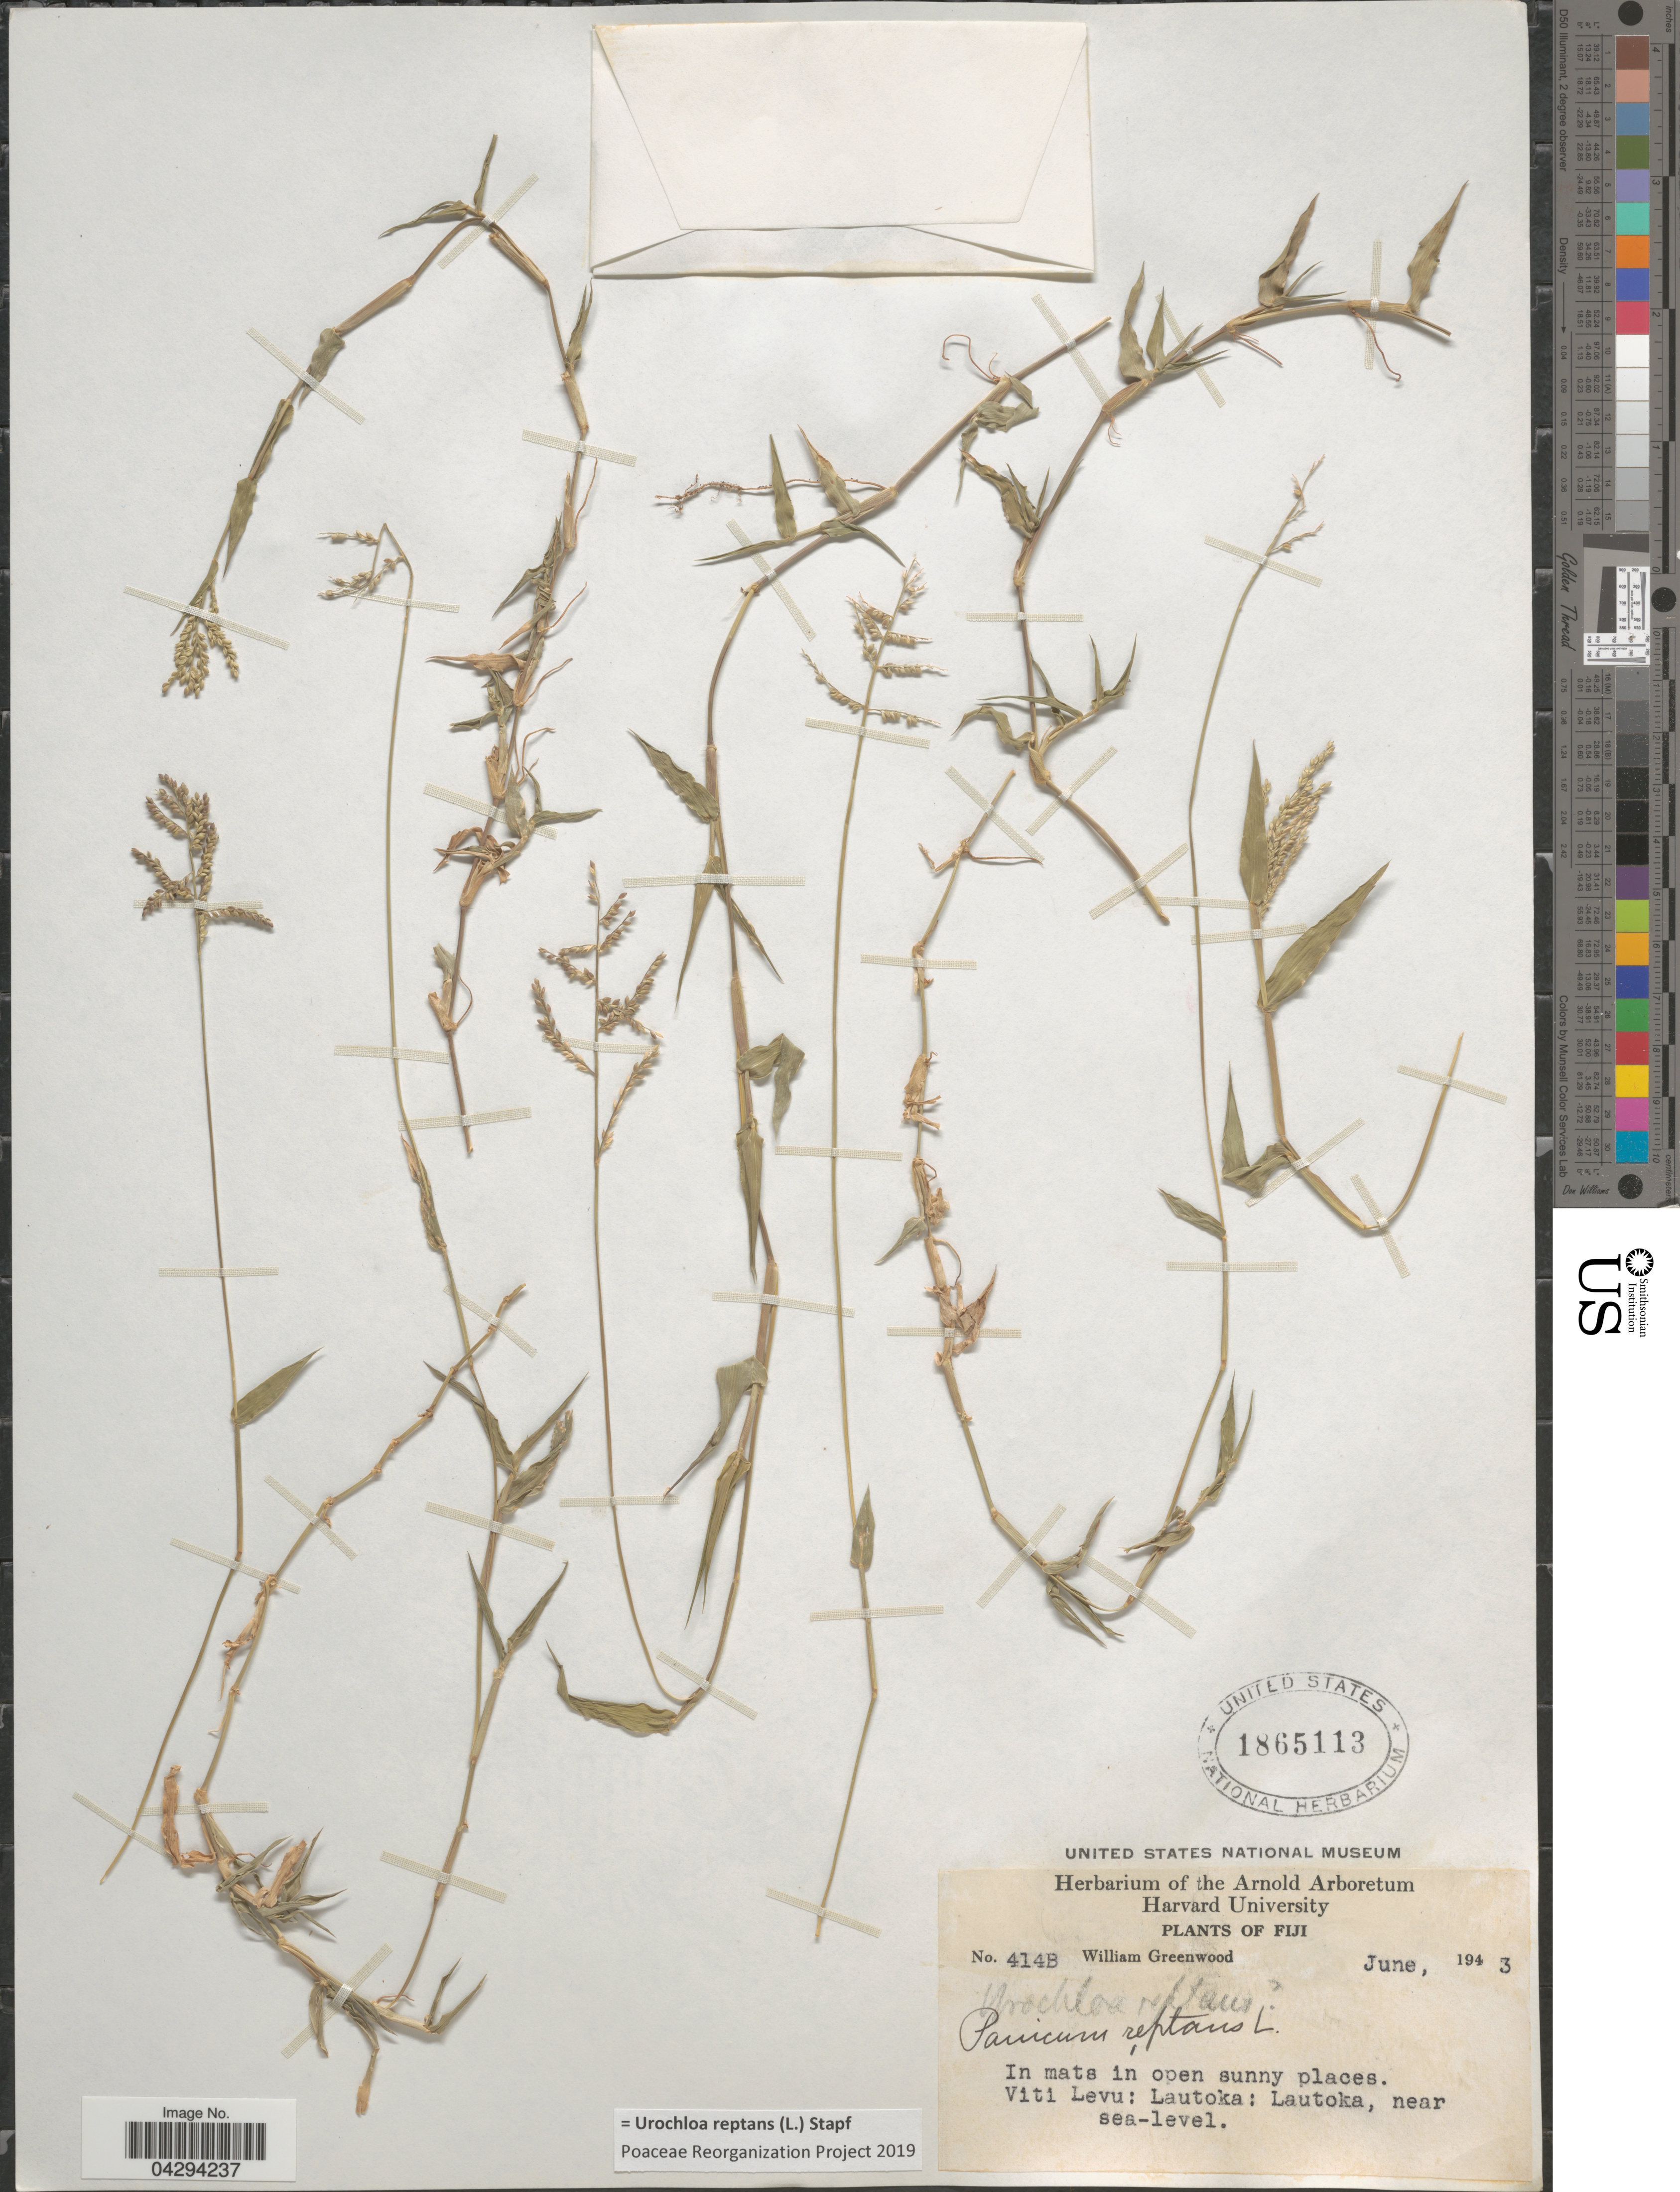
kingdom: Plantae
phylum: Tracheophyta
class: Liliopsida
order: Poales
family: Poaceae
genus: Urochloa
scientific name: Urochloa reptans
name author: (L.) Stapf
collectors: W. Greenwood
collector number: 414B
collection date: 1943-06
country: Fiji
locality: Viti Levu: Lautoka: Lautoka.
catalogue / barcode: US 1865113